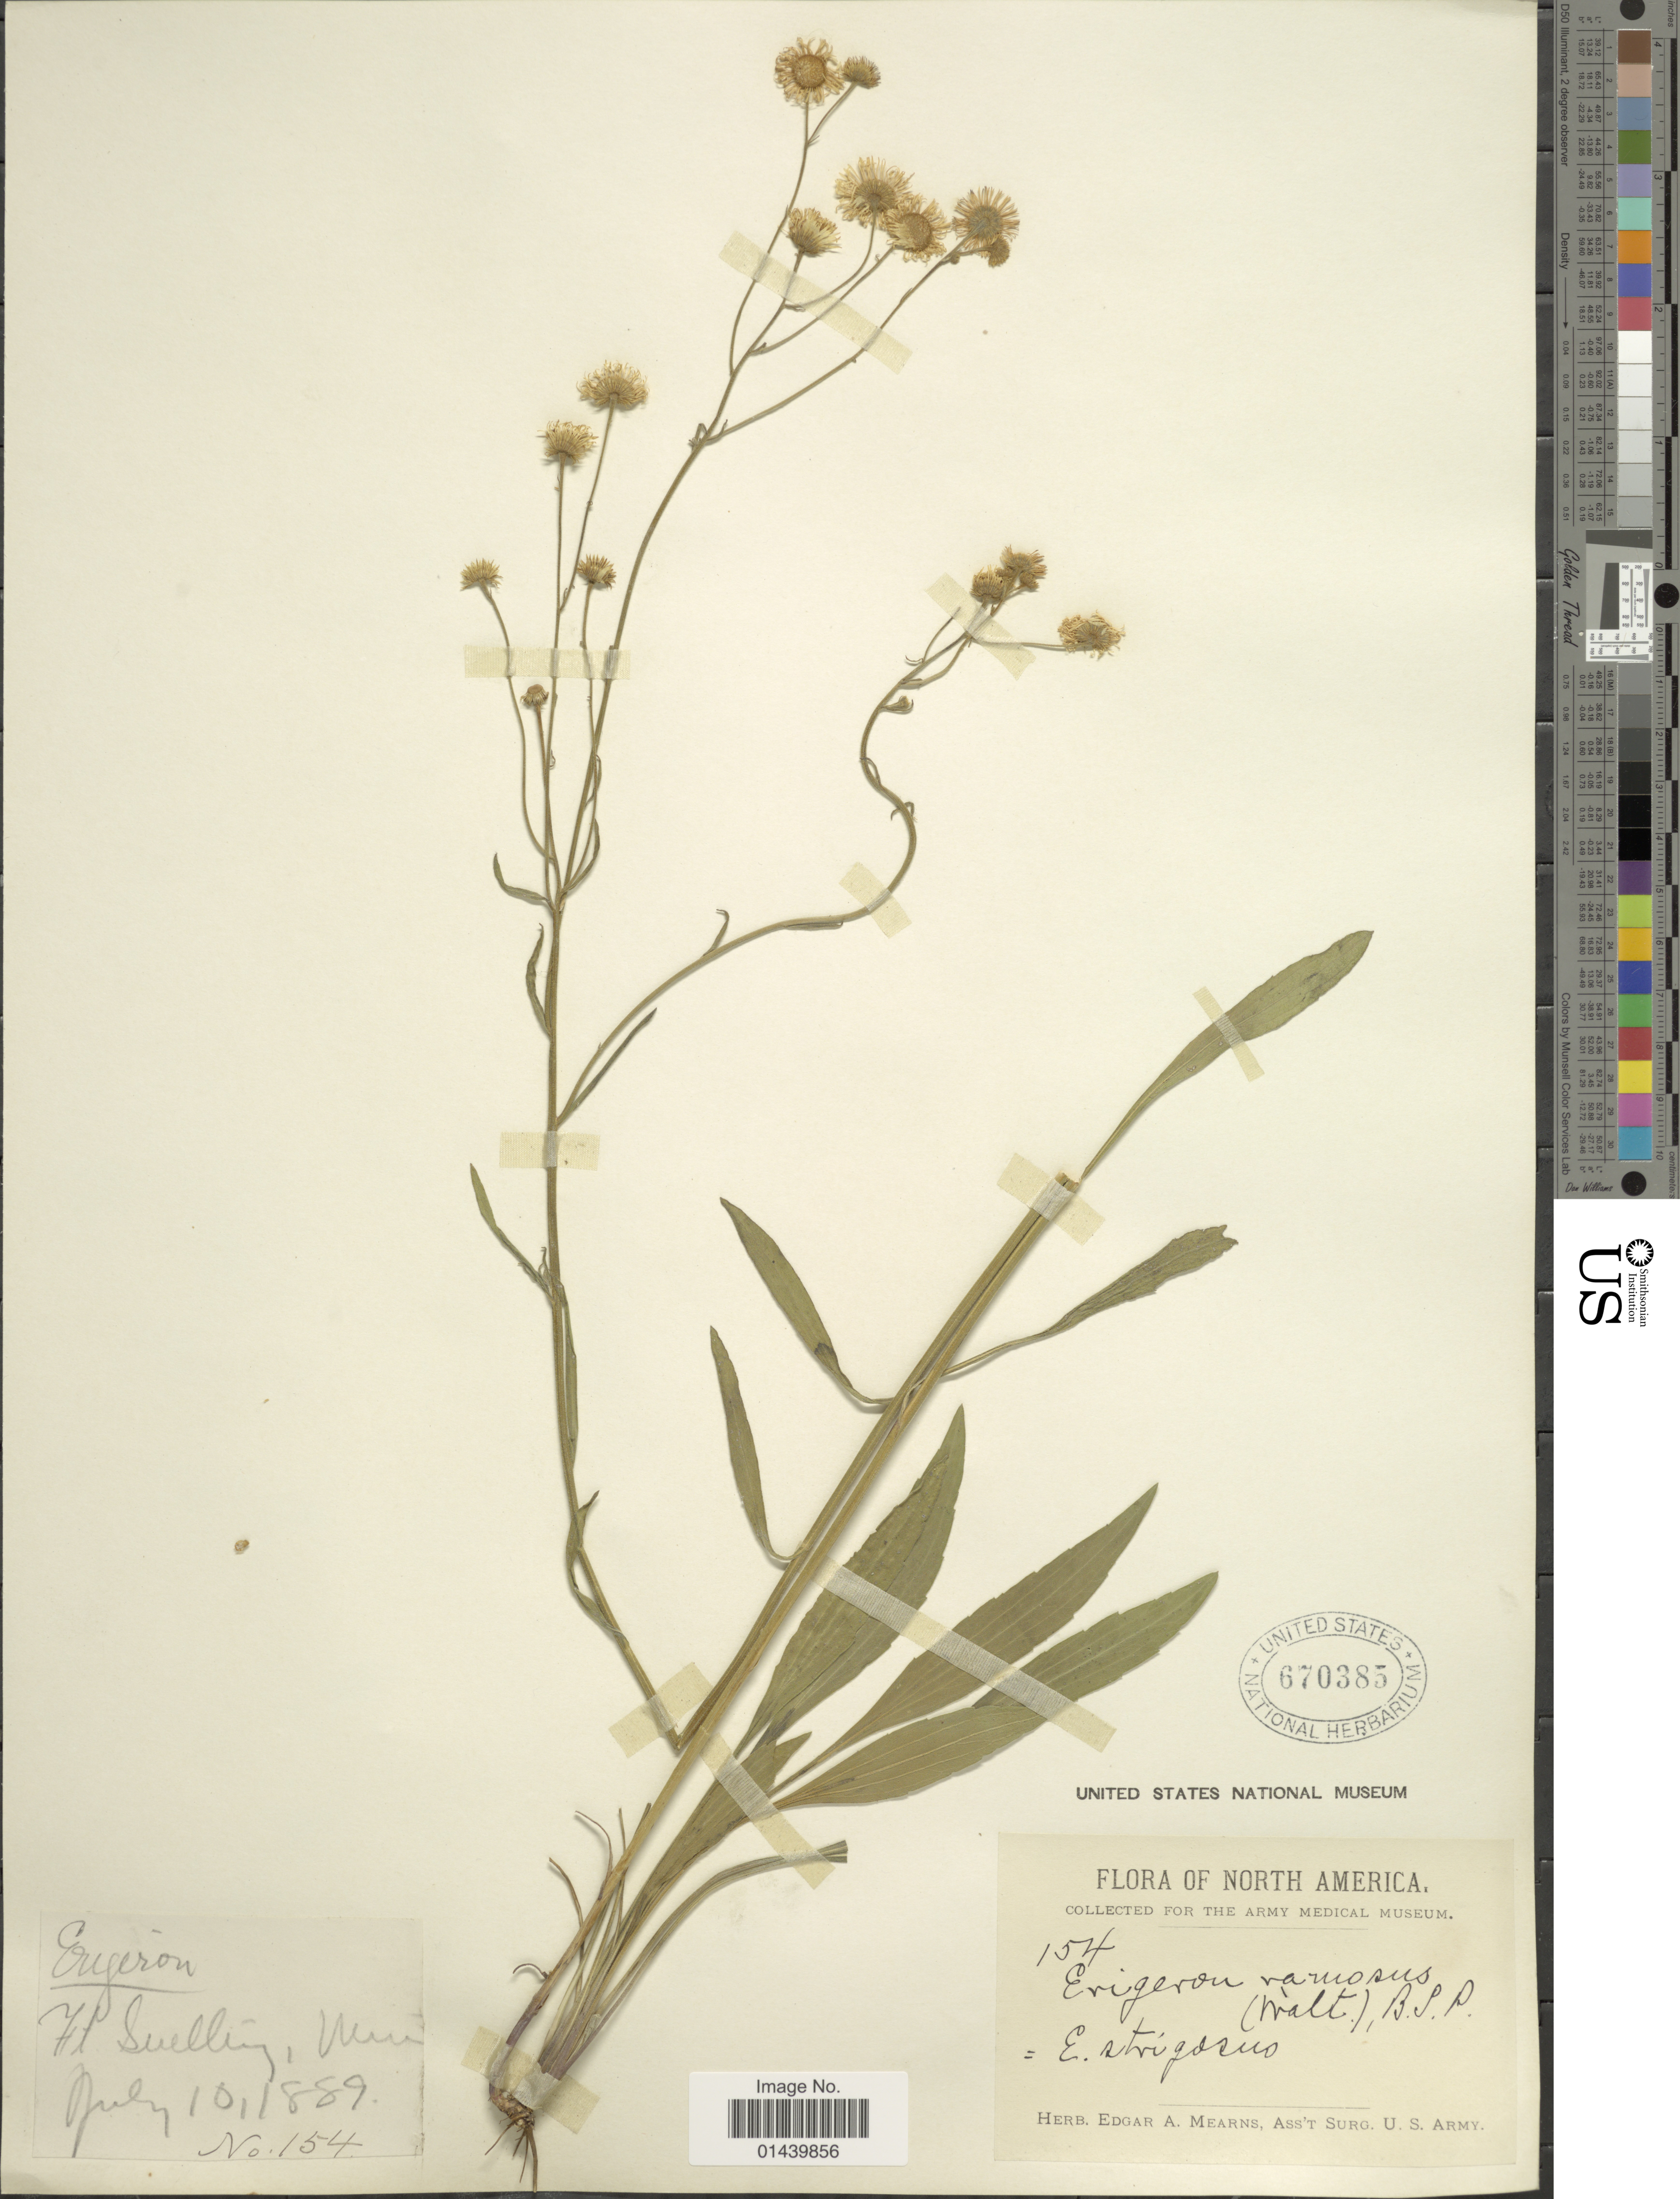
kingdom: Plantae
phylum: Tracheophyta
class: Magnoliopsida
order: Asterales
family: Asteraceae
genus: Erigeron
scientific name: Erigeron strigosus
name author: Muhl. ex Willd.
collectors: ex herb. Edgar A. Mearns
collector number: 154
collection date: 1889-07-10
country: United States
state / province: Minnesota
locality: Ft Snelling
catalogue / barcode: US 670385